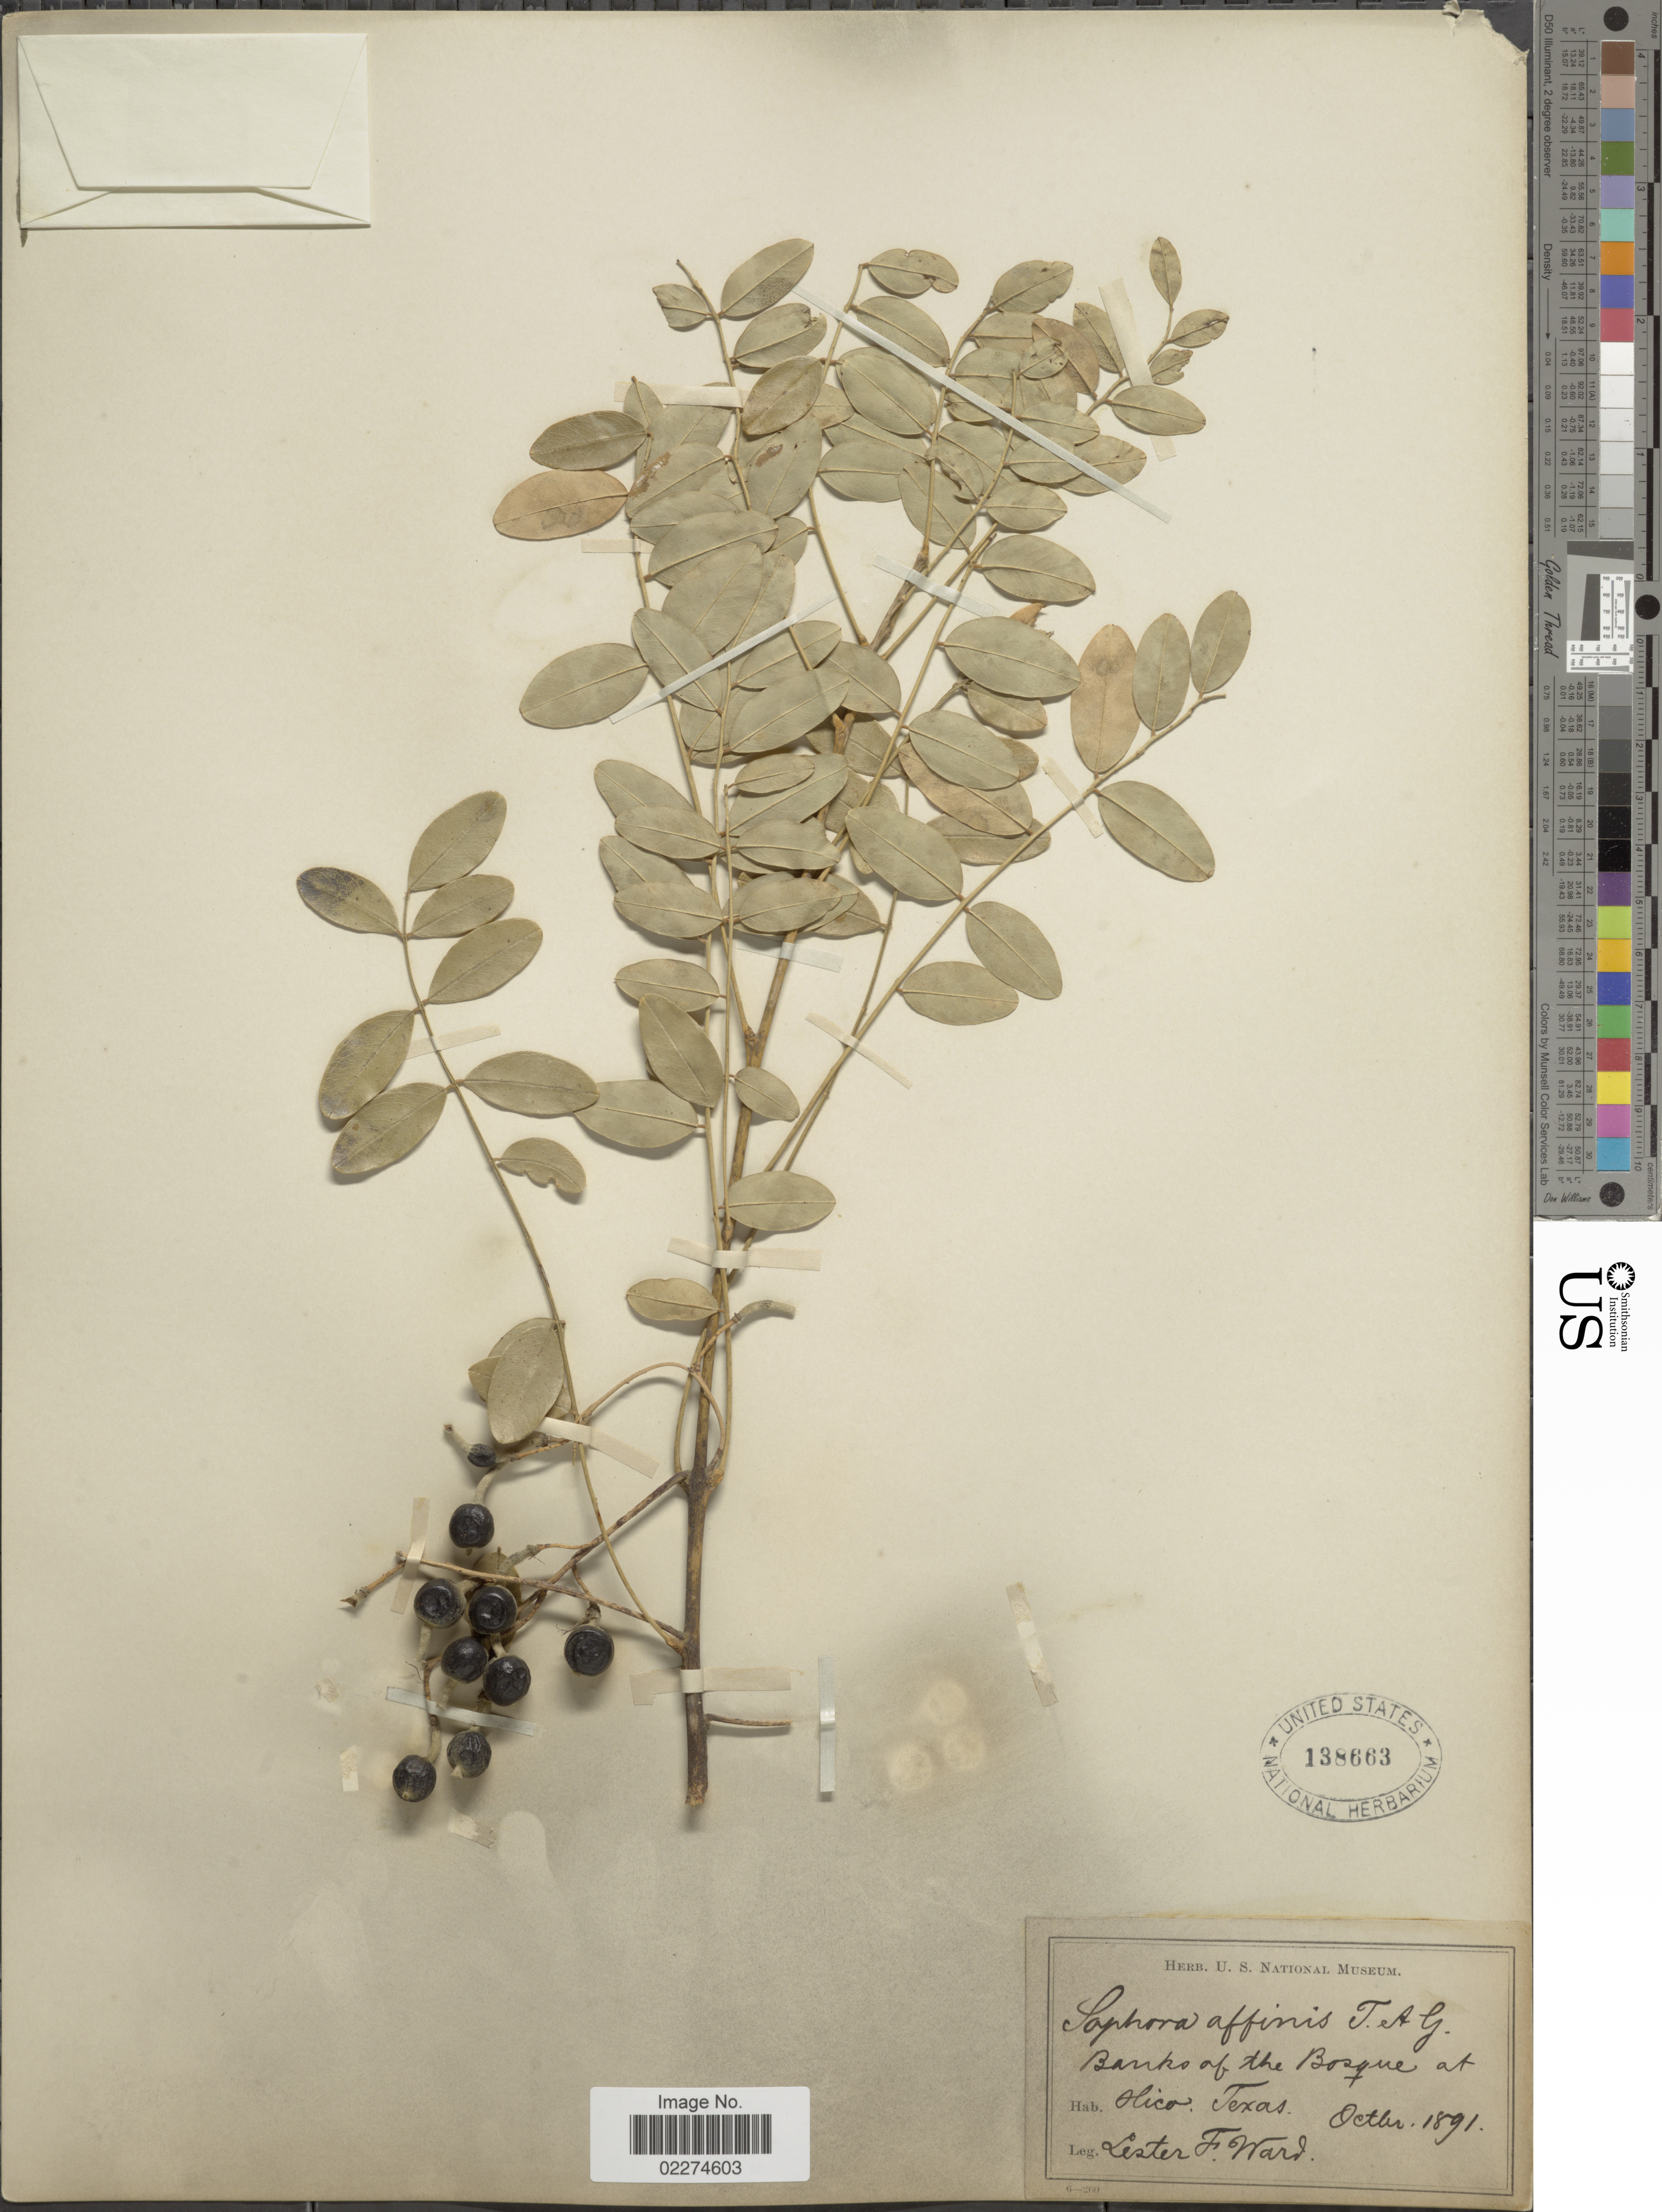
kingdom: Plantae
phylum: Tracheophyta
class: Magnoliopsida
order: Fabales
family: Fabaceae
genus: Sophora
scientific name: Sophora affinis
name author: Torr. & A. Gray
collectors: L. F. Ward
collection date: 1891-10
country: United States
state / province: Texas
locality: Hico, Texas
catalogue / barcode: US 138663